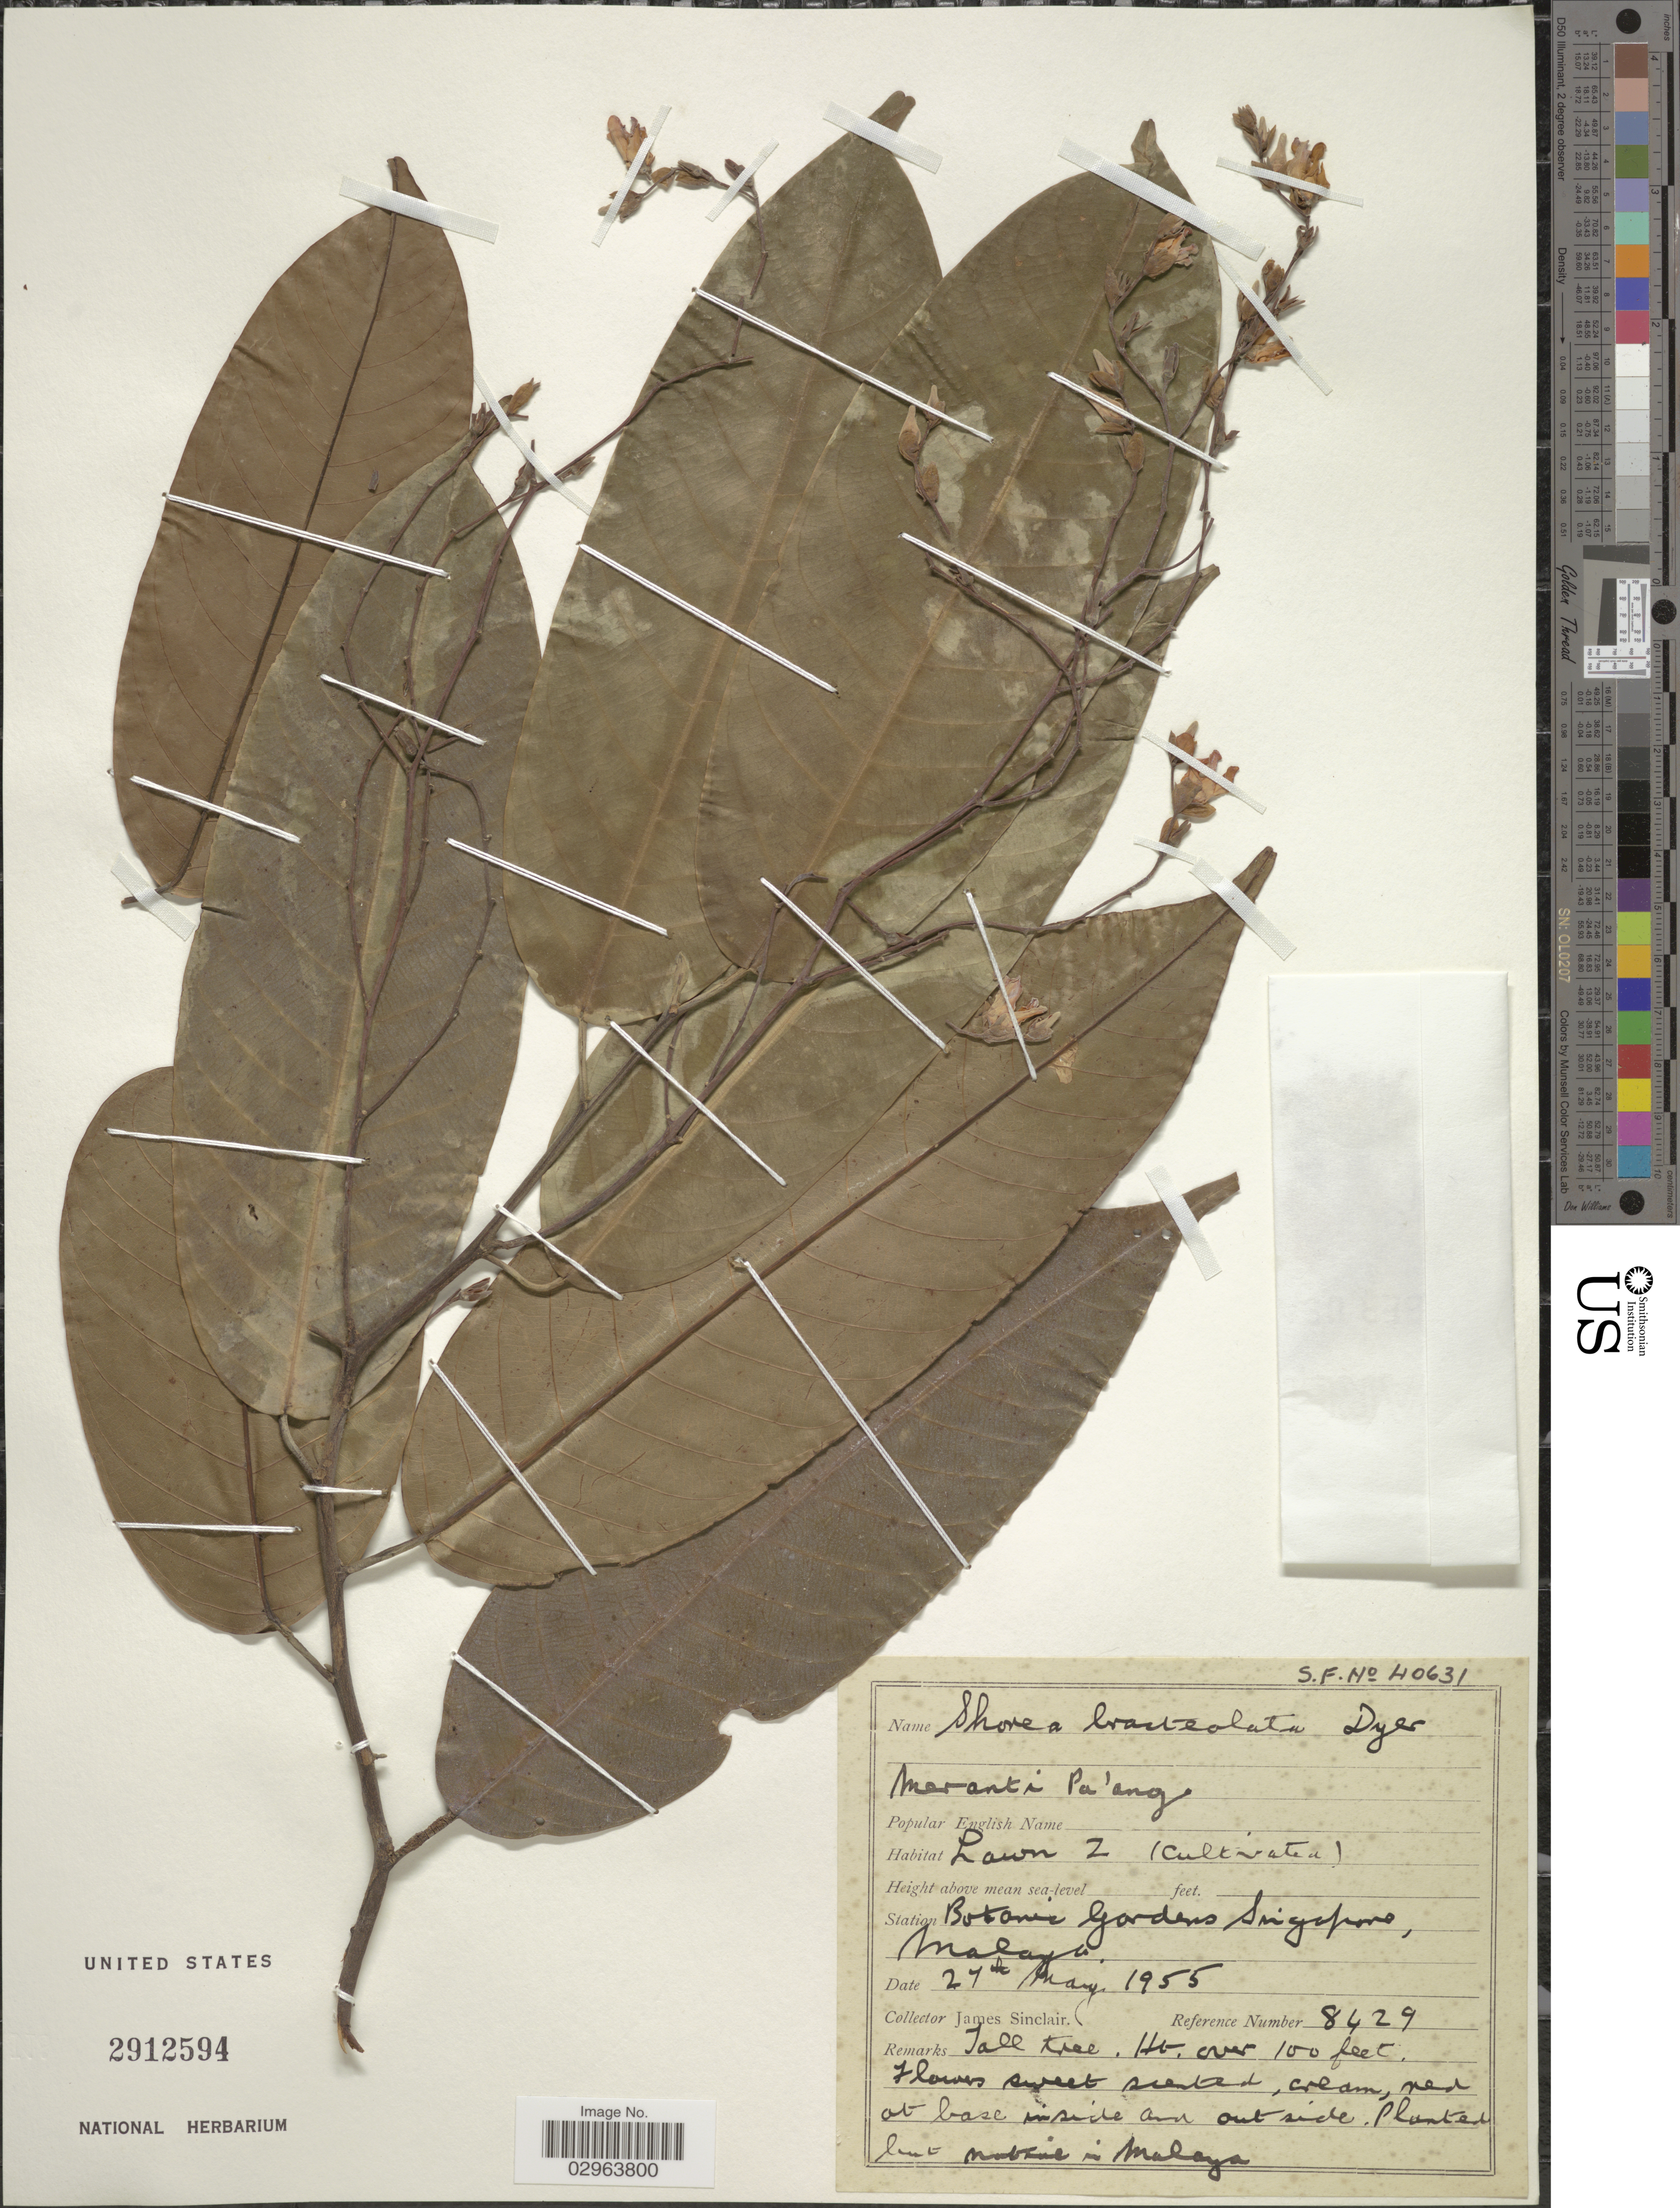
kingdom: Plantae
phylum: Tracheophyta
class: Magnoliopsida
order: Malvales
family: Dipterocarpaceae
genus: Anthoshorea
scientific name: Anthoshorea bracteolata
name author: (Dyer) P.S. Ashton & J. Heck.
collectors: J. Sinclair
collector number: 8429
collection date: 1955-05-27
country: Singapore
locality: Botanic Gardens Singapore, Malaya.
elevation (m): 30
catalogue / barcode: US 2912594